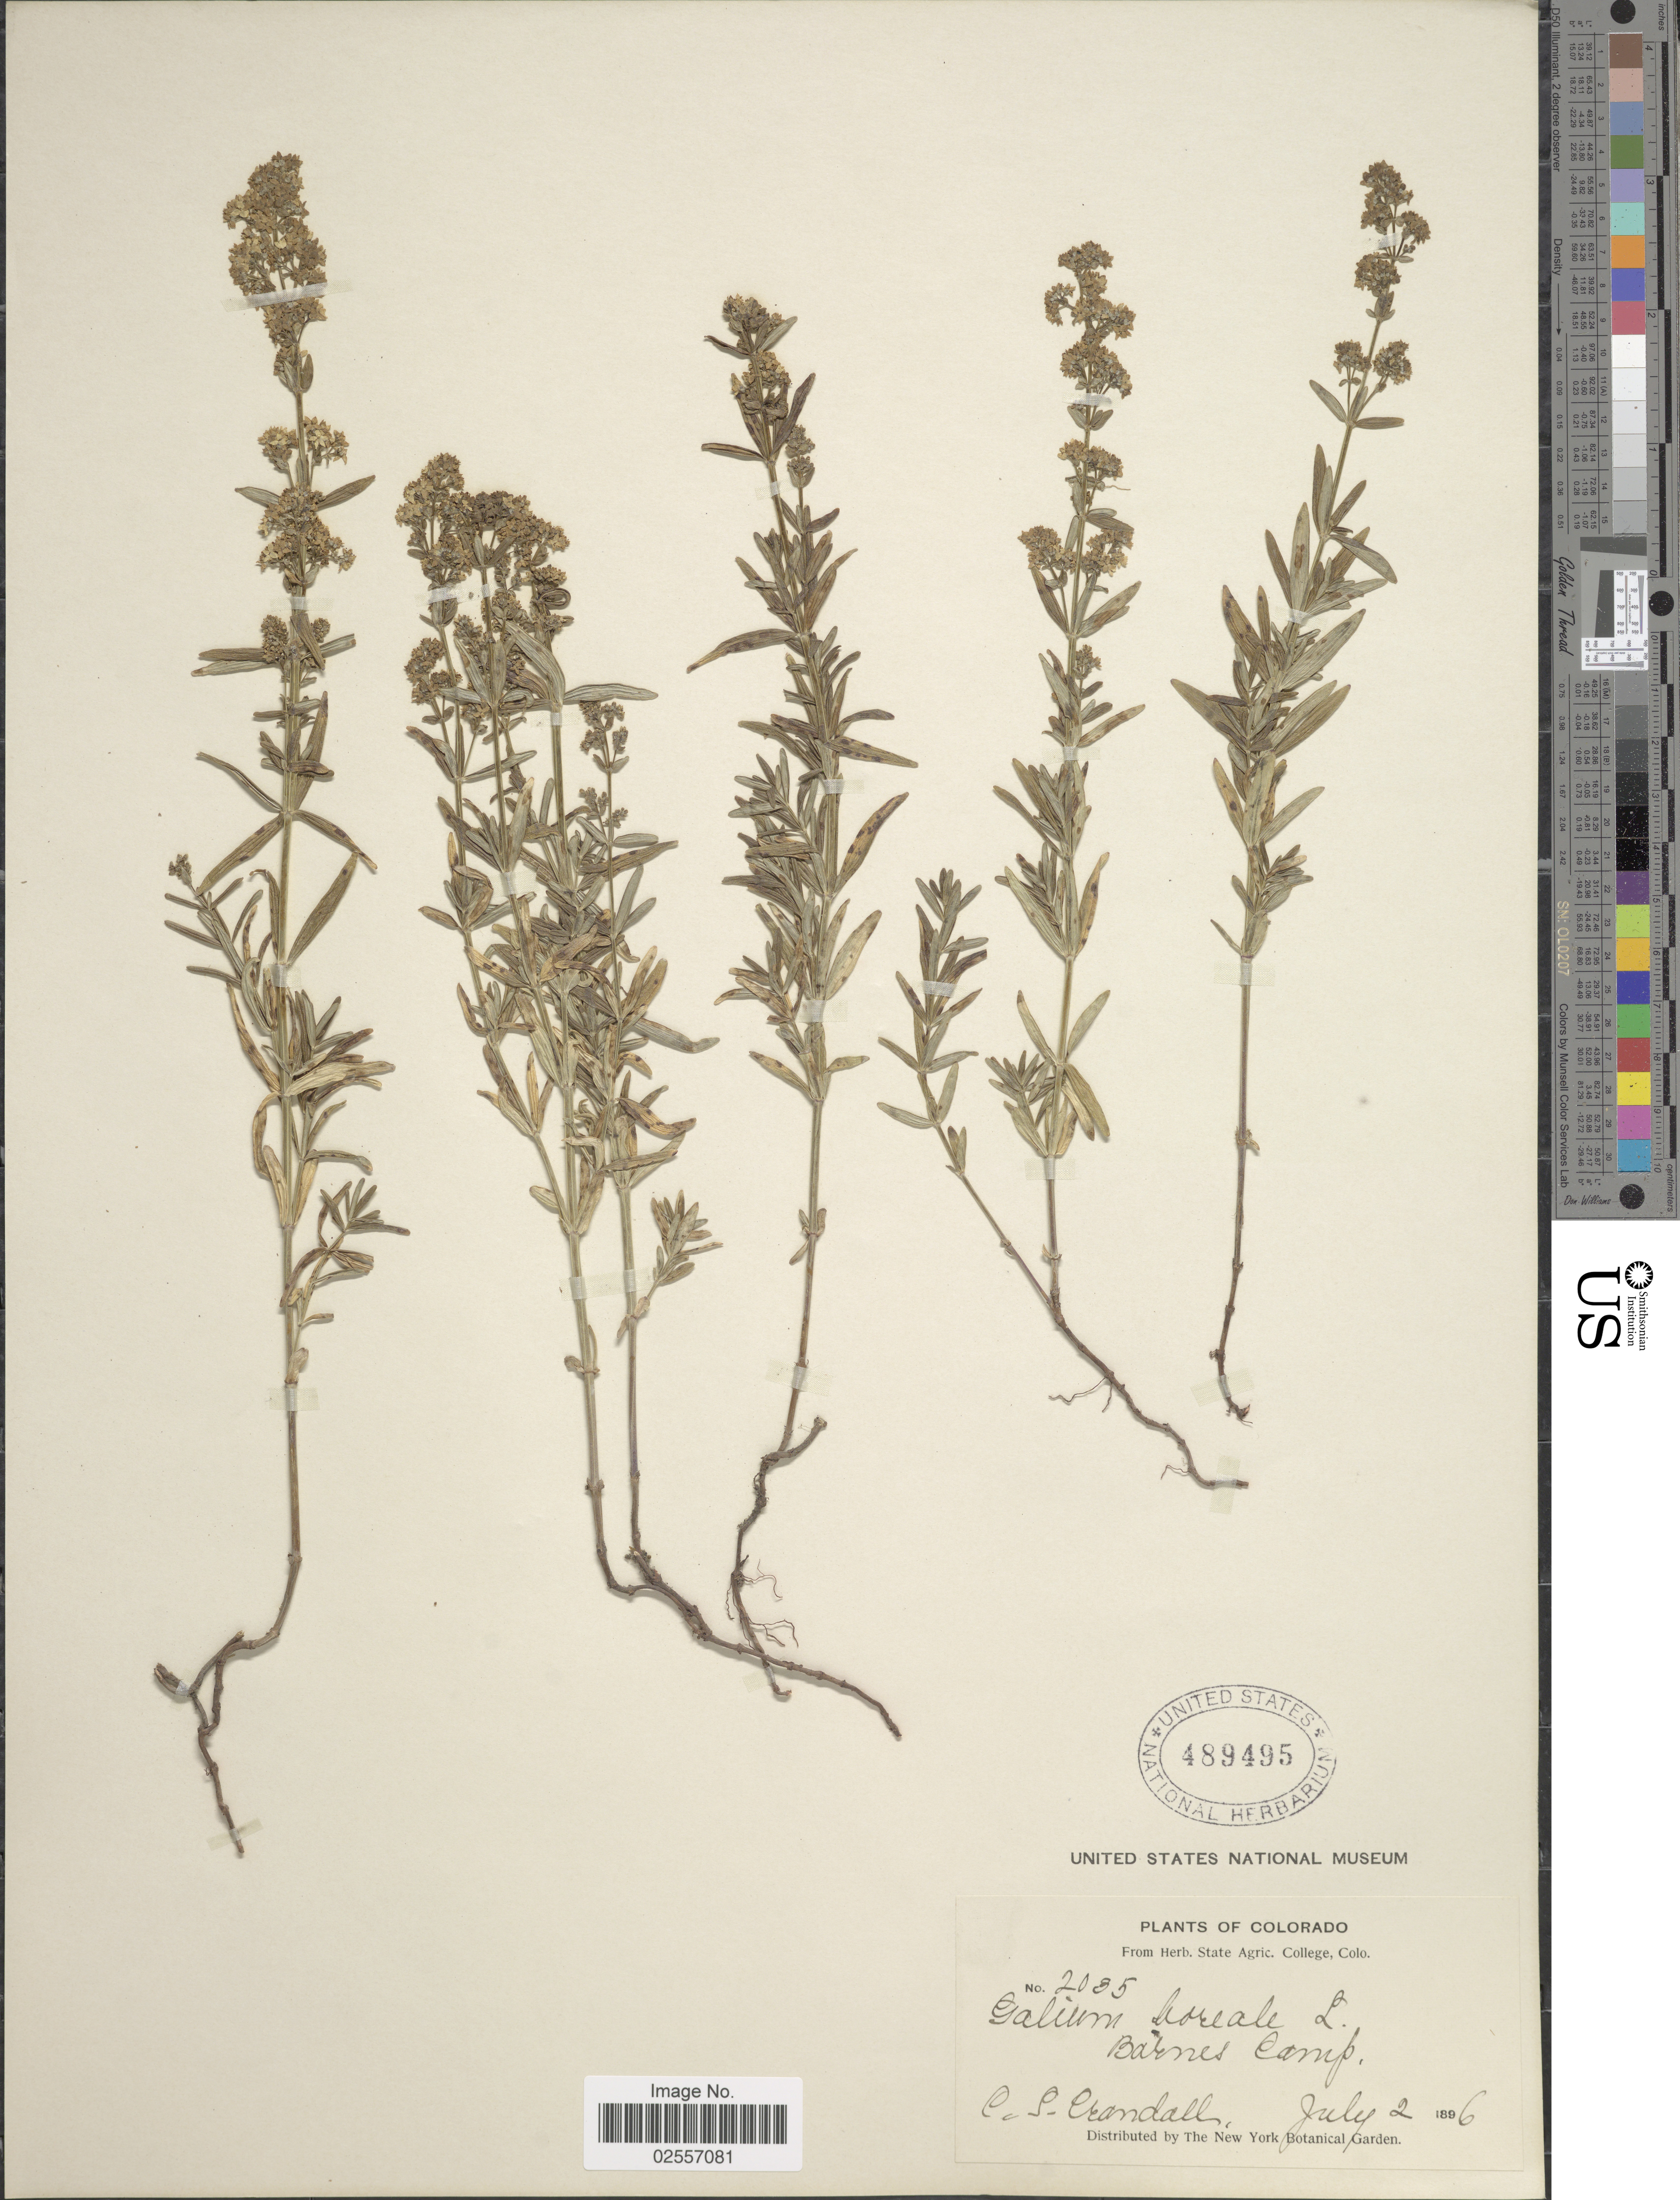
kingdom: Plantae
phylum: Tracheophyta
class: Magnoliopsida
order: Gentianales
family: Rubiaceae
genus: Galium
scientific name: Galium boreale L.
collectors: C. Crandall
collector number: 2035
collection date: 1896-07-02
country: United States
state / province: Colorado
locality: Barnes Camp.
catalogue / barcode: US 489495